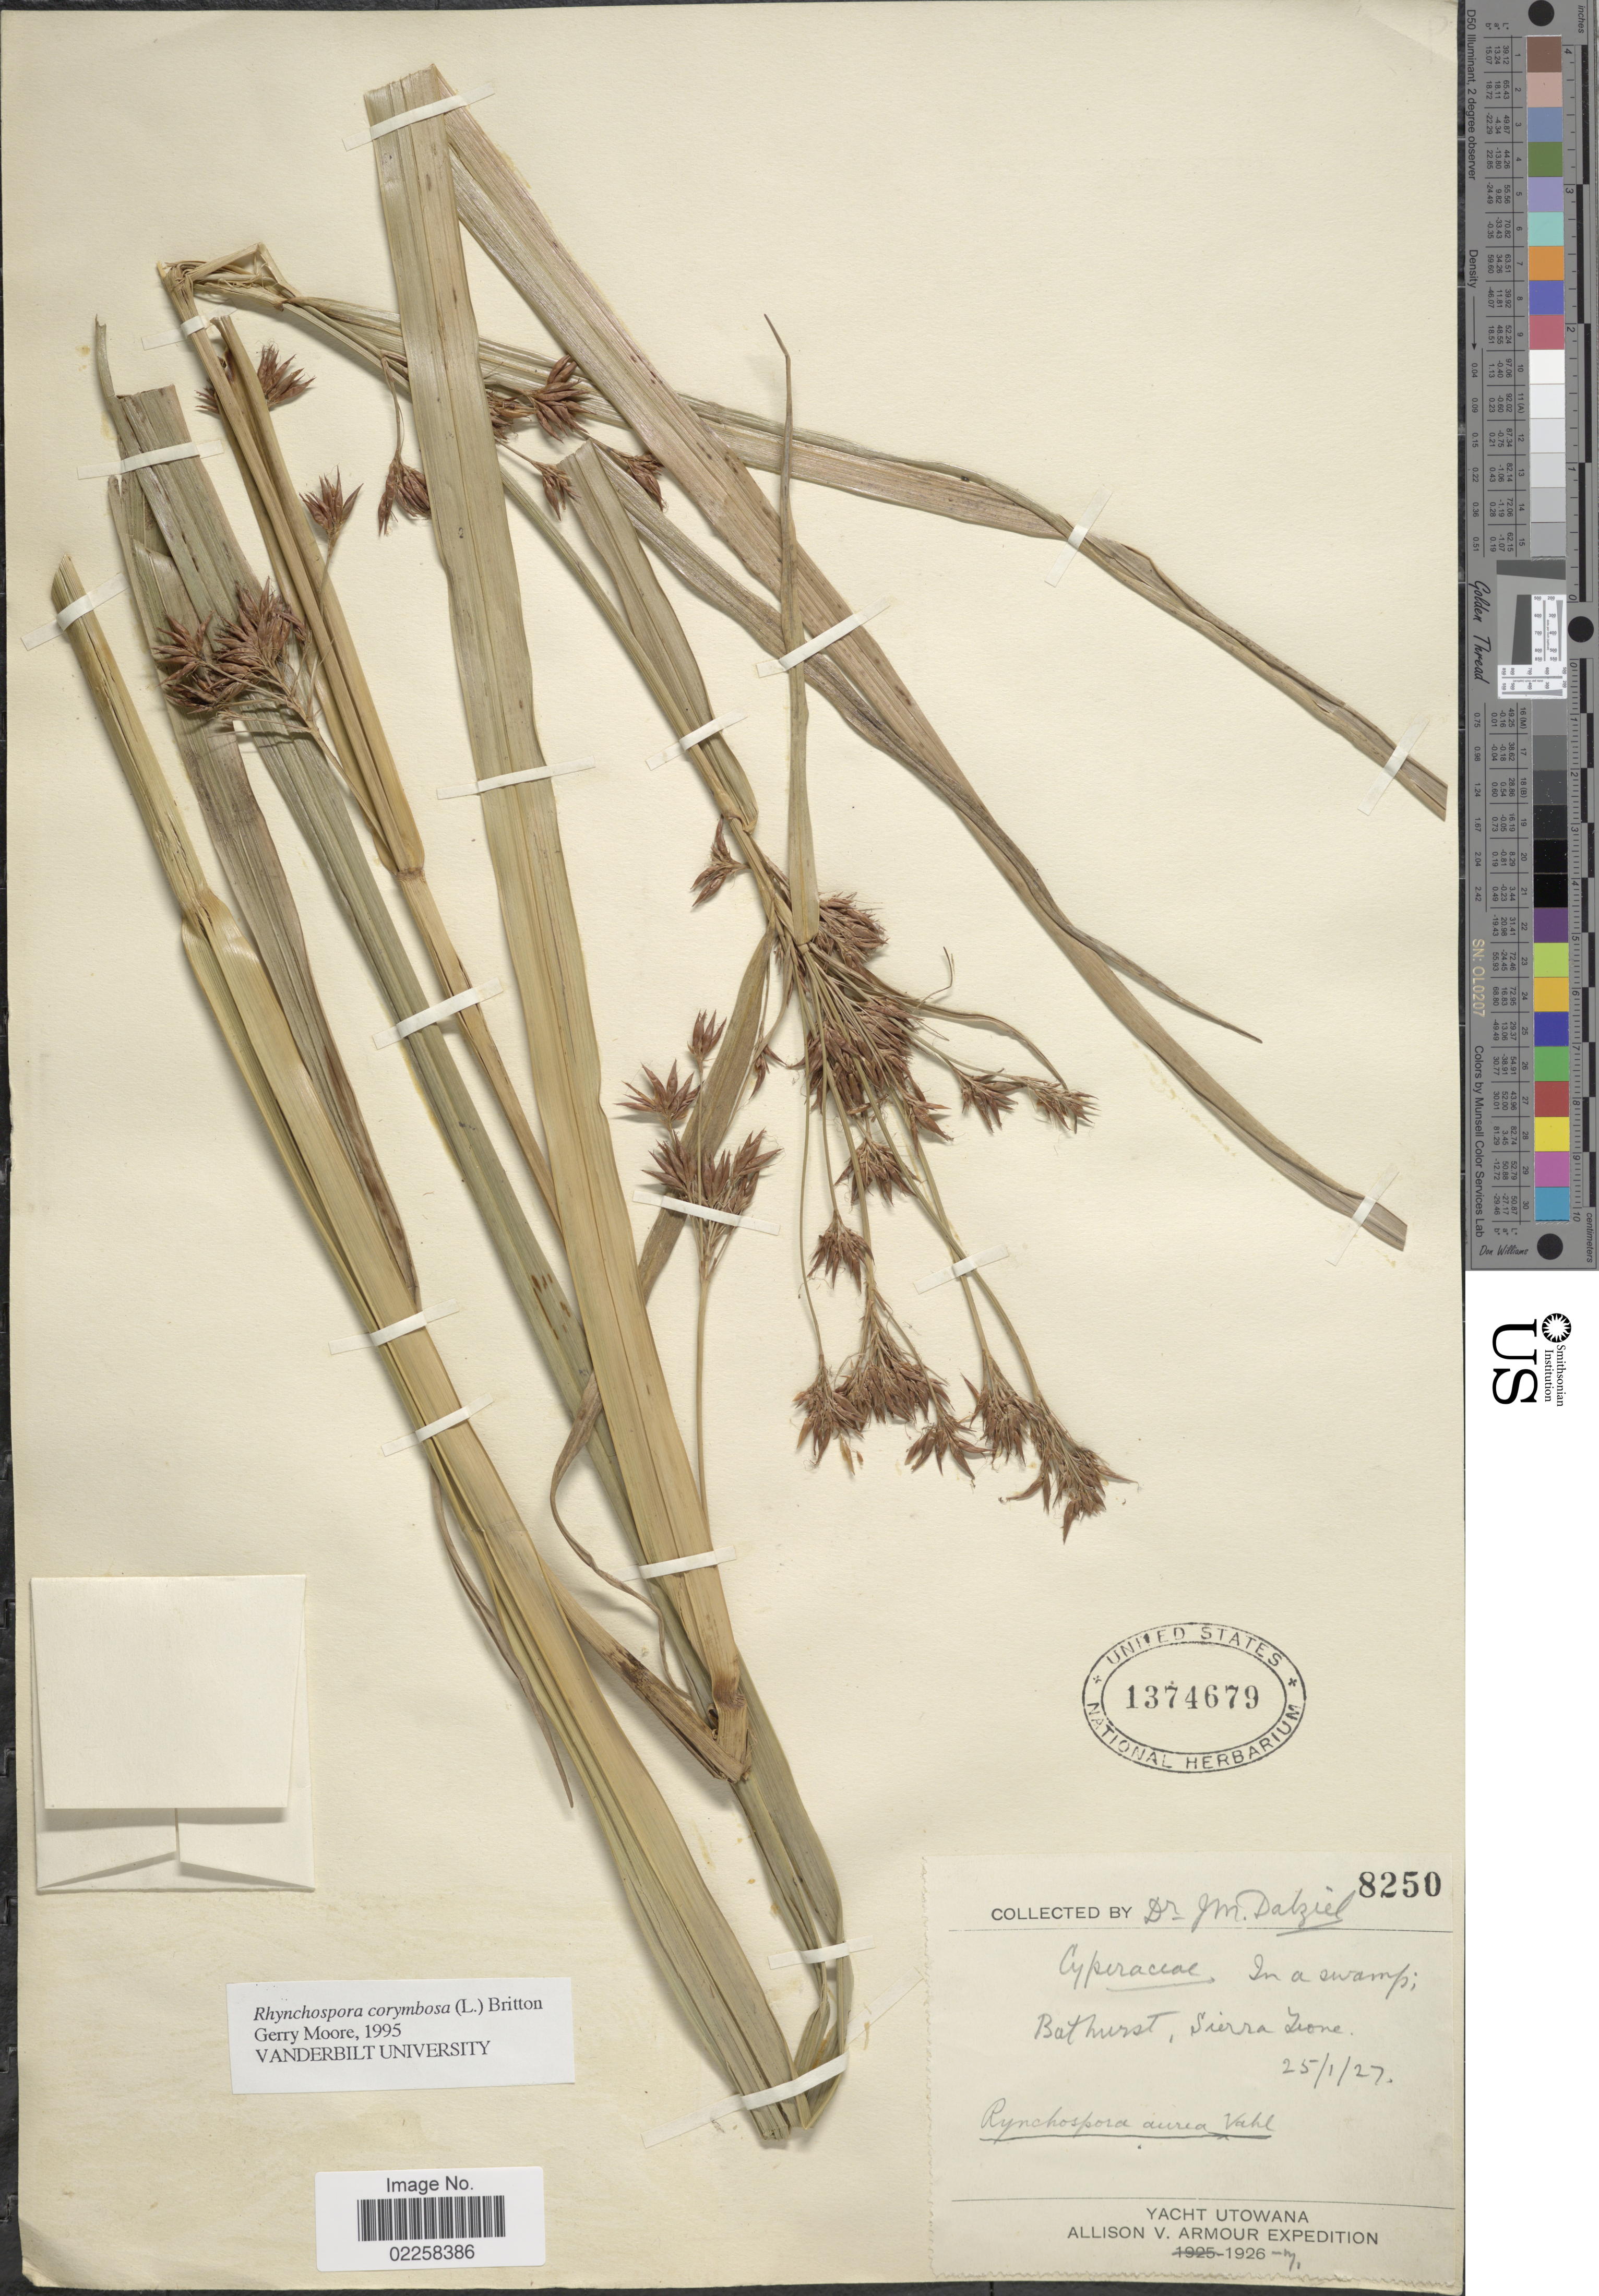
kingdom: Plantae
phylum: Tracheophyta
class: Liliopsida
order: Poales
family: Cyperaceae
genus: Rhynchospora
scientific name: Rhynchospora corymbosa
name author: (L.) Britton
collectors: J. Dalziel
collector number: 8250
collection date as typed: Transcribed d/m/y: 25/1/27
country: Australia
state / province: Northern Territory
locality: Sierra Zone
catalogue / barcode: US 1374679